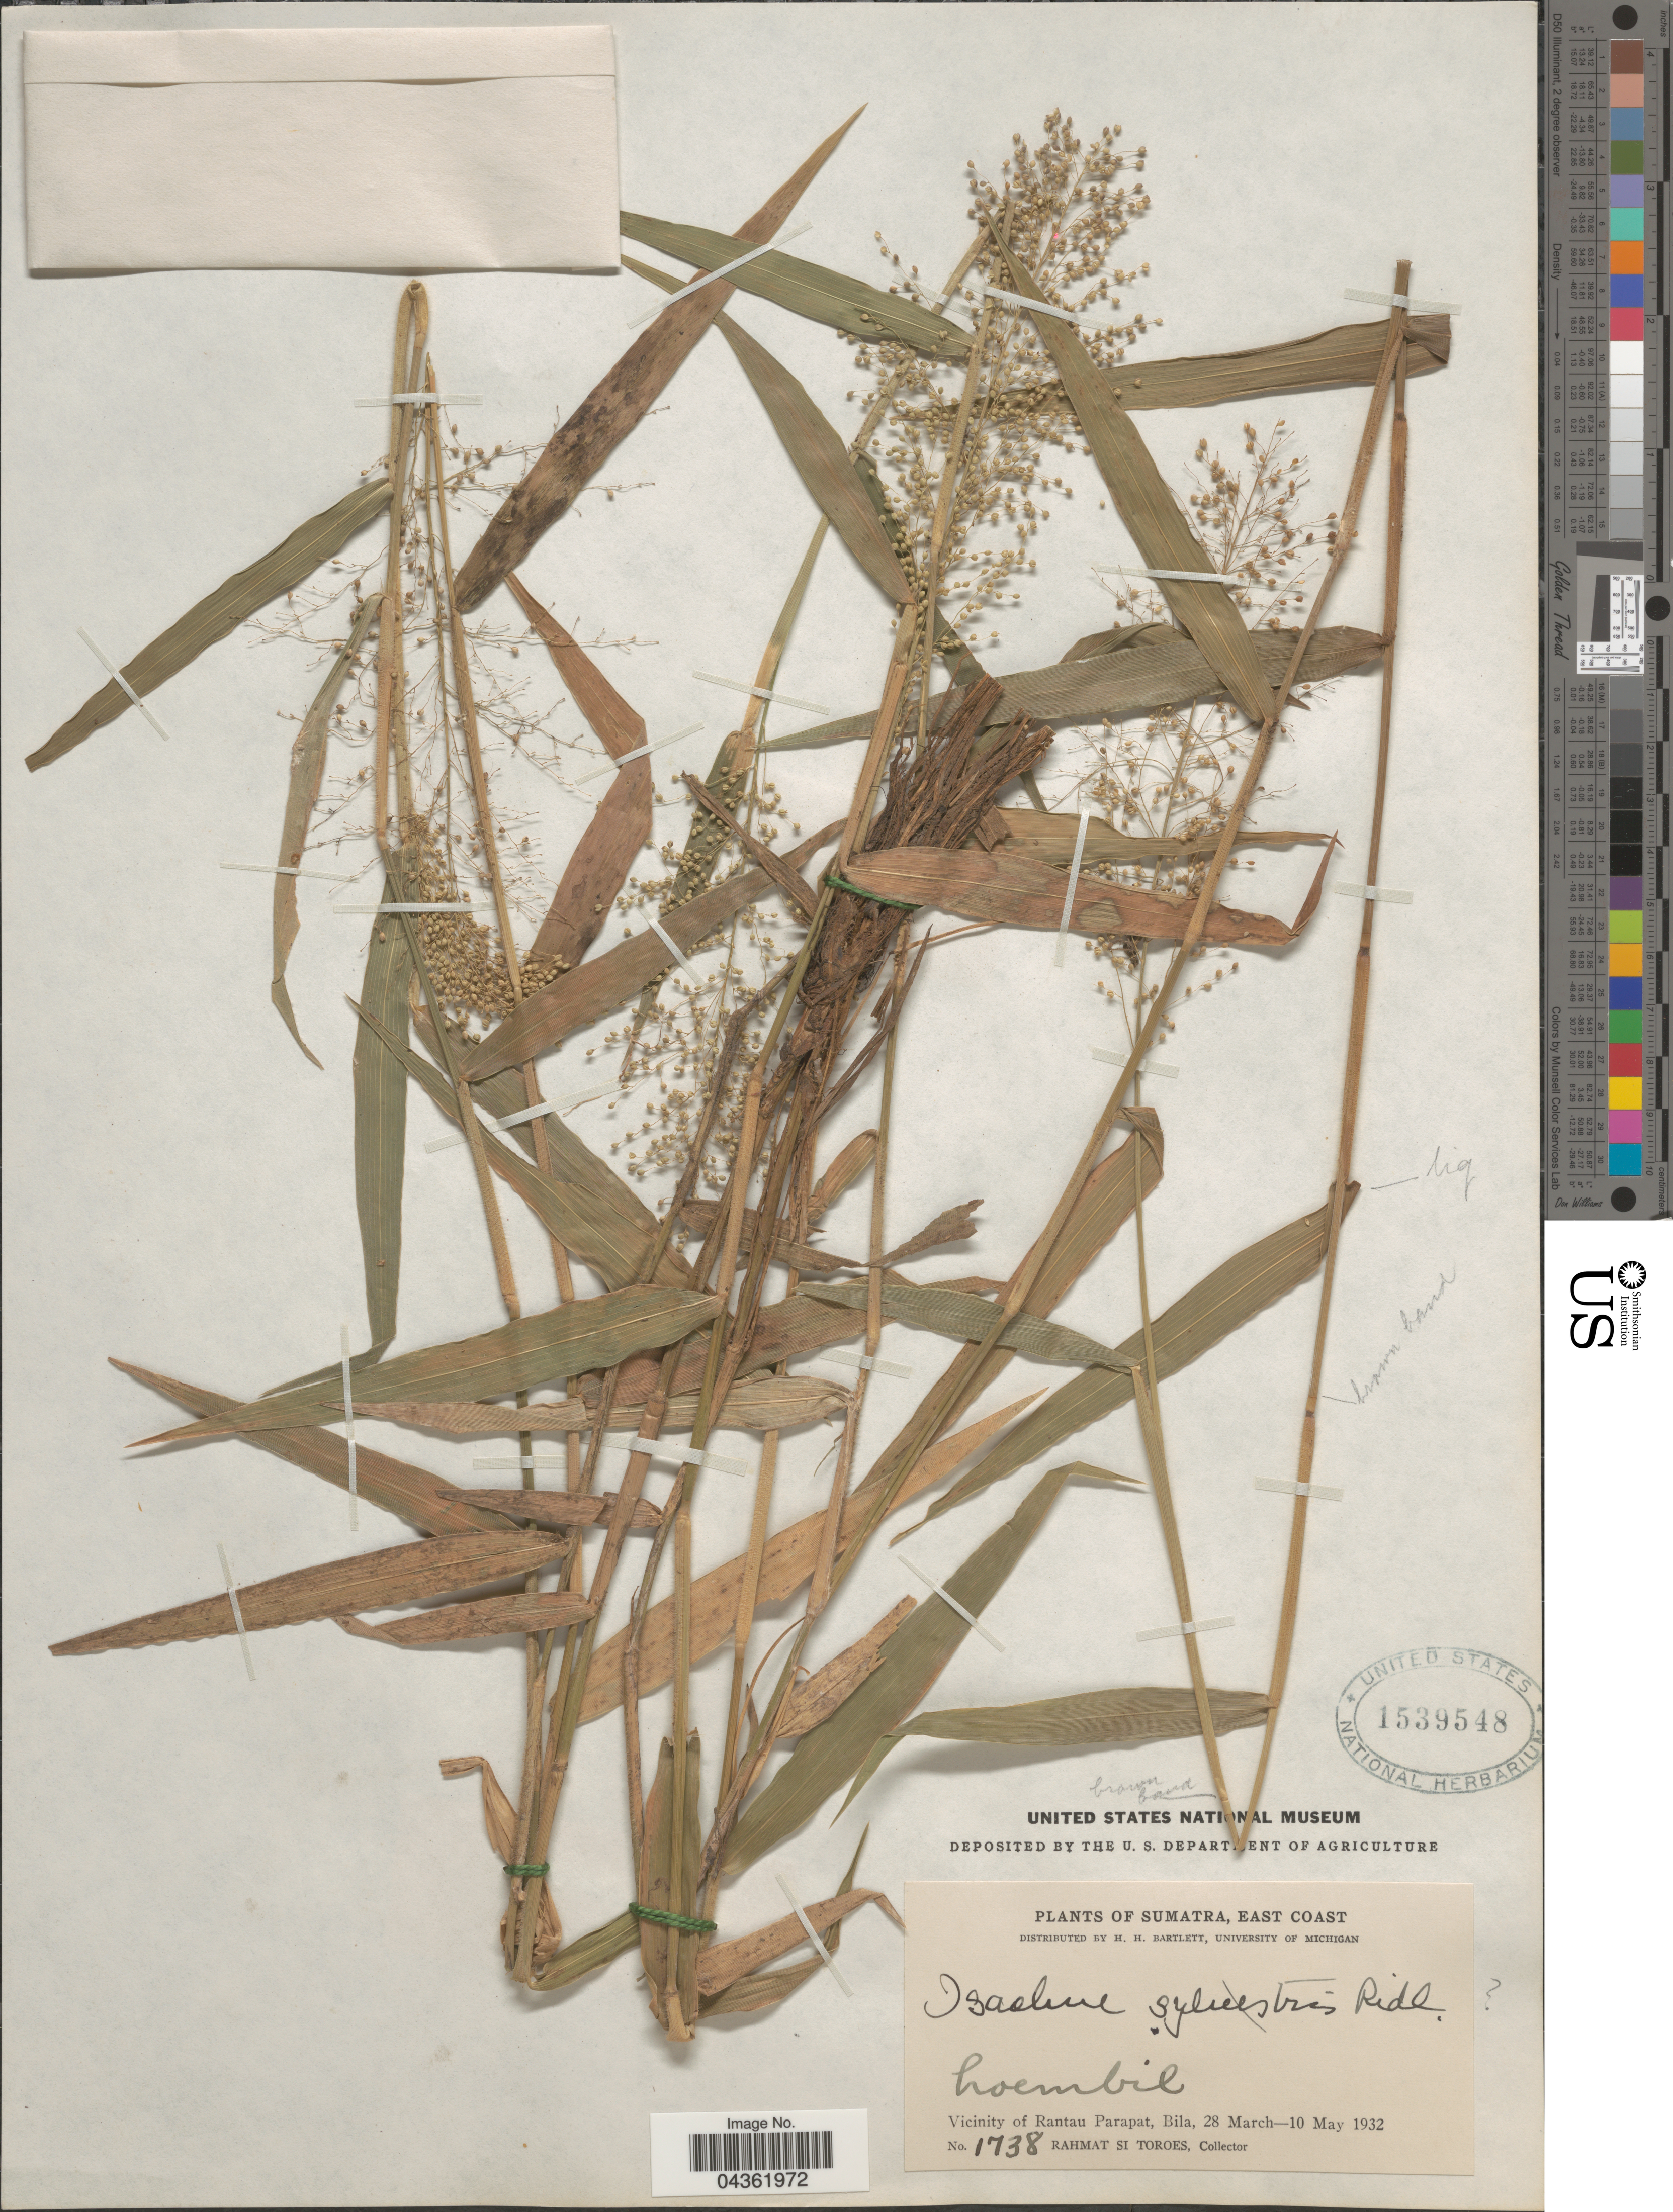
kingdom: Plantae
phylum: Tracheophyta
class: Liliopsida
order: Poales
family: Poaceae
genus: Isachne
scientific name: Isachne sp.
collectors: Rahmat Si Boeea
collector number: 1738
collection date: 1932-03-28/1932-05-10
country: Indonesia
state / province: Sumatra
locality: East Coast. Vicinity of Rantau Parapat, Bila.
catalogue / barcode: US 1539548